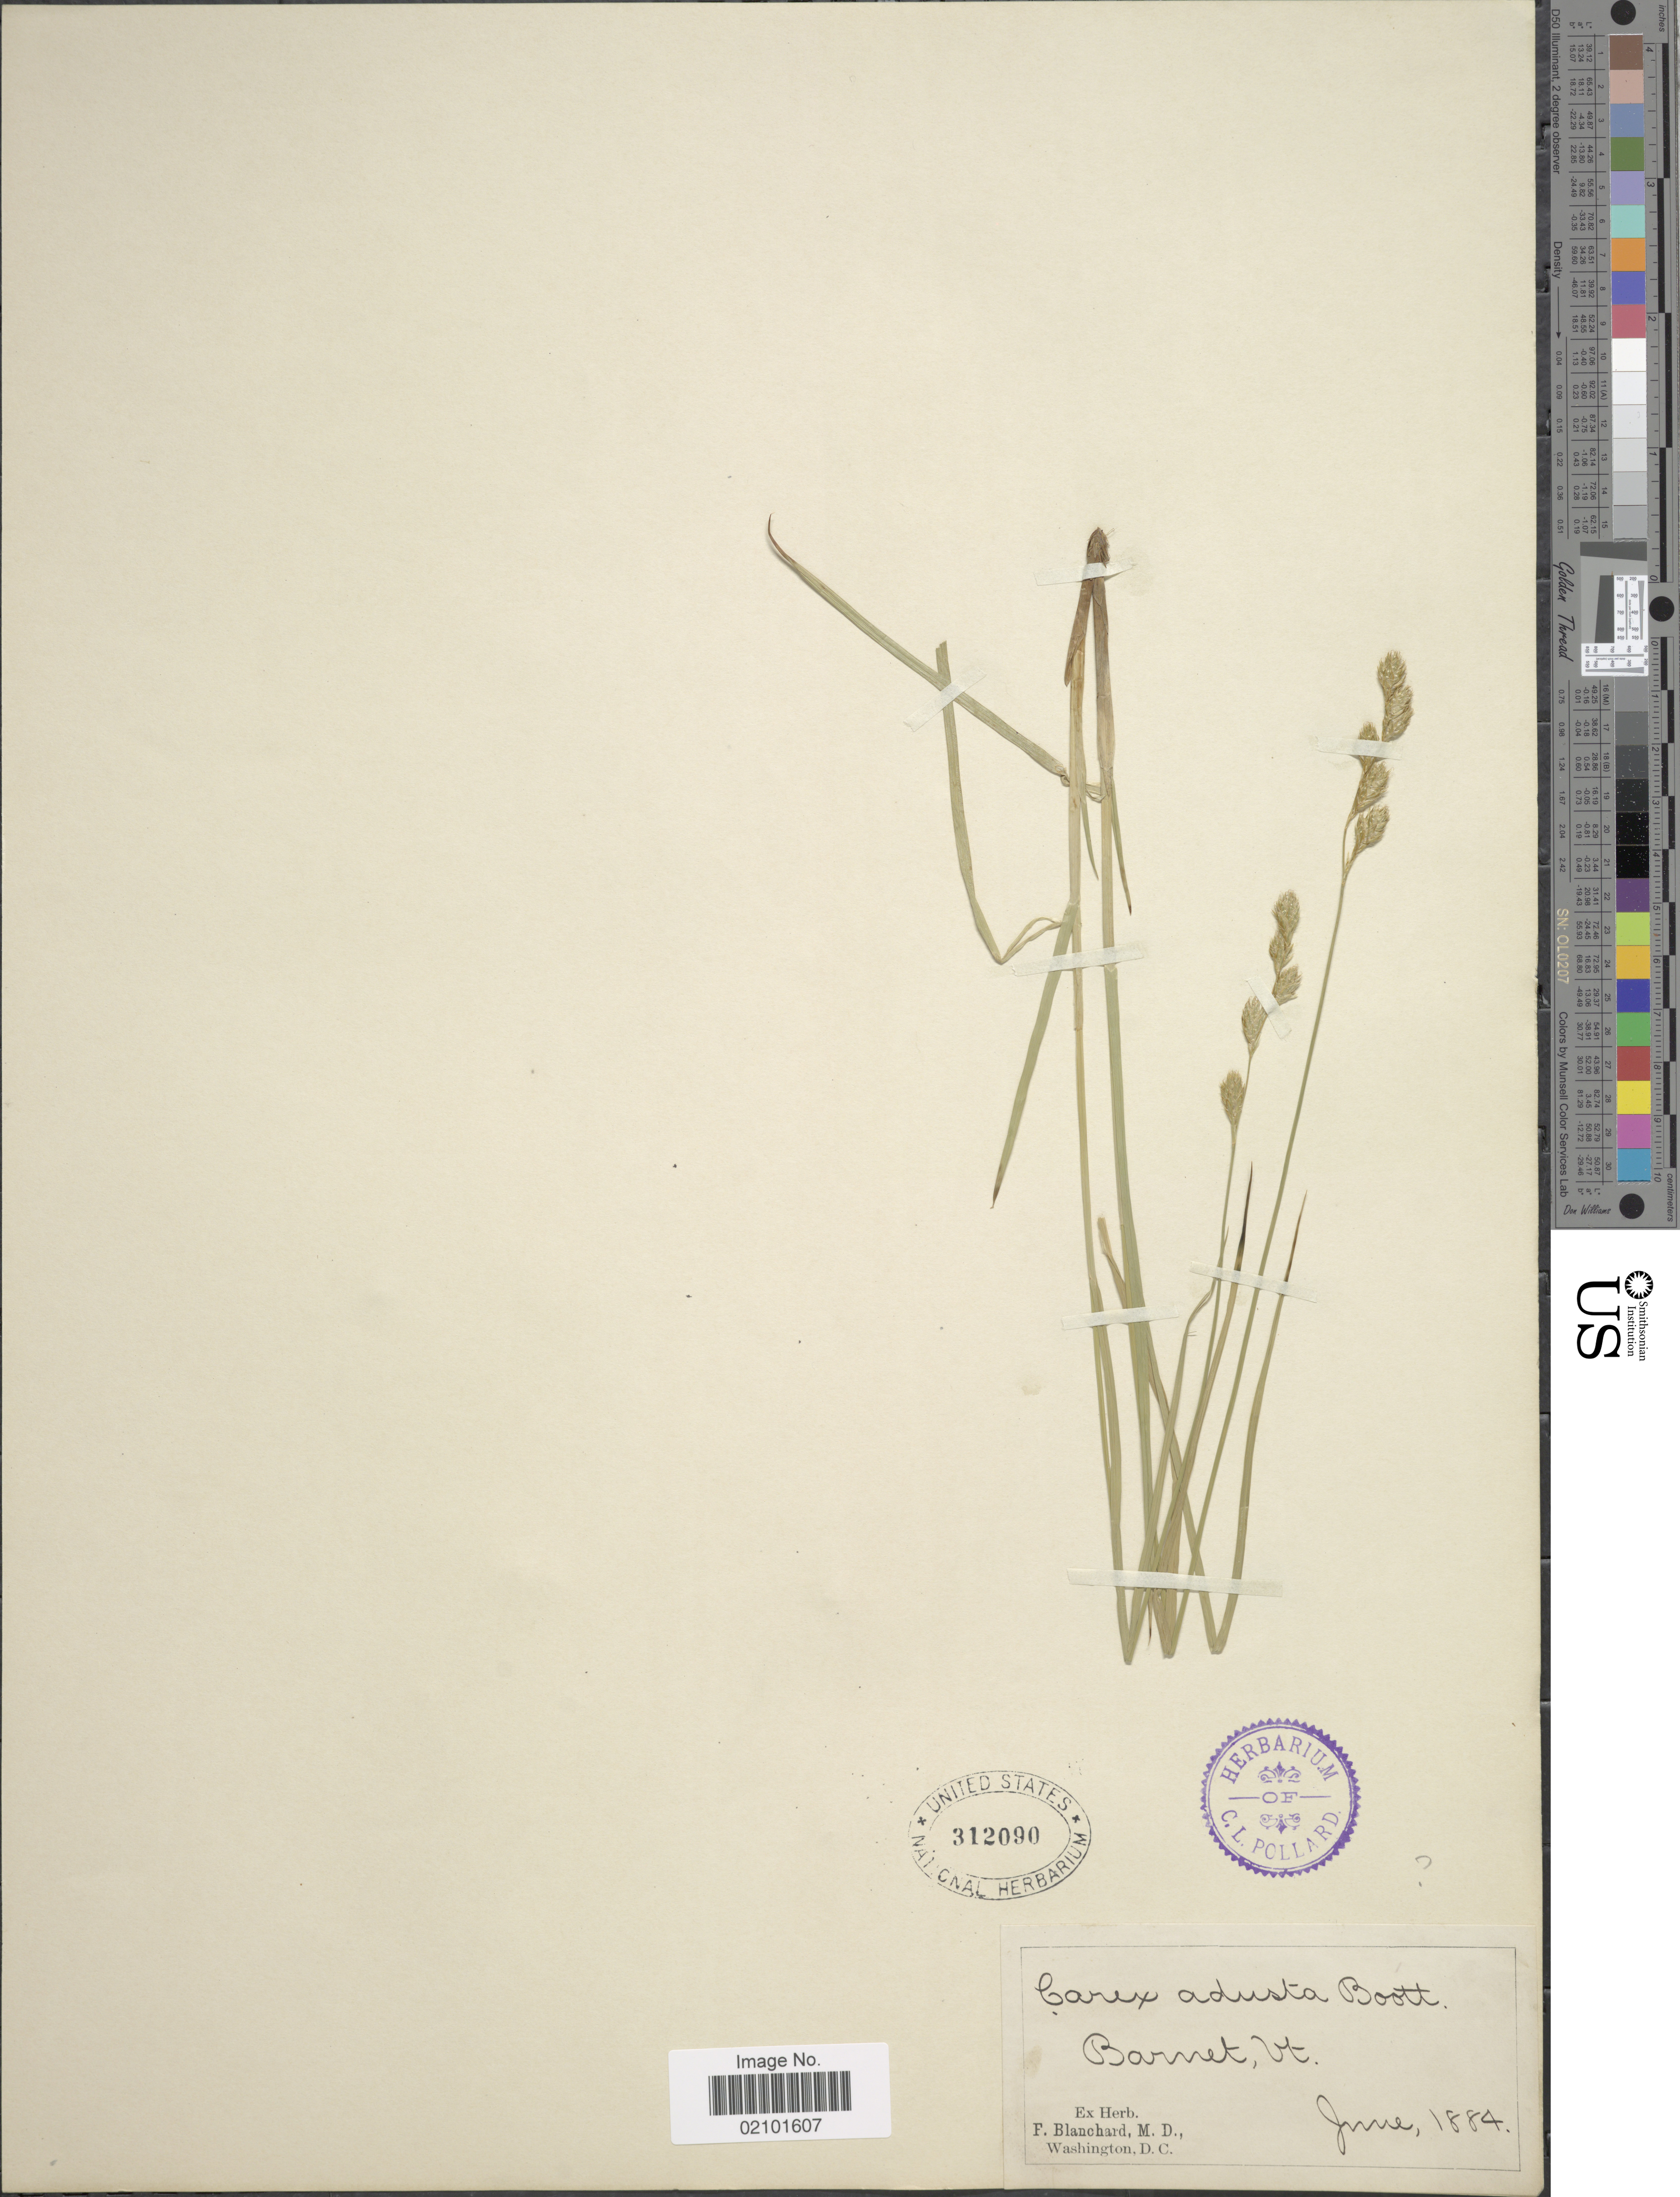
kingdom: Plantae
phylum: Tracheophyta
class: Liliopsida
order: Poales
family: Cyperaceae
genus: Carex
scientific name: Carex adusta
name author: Boott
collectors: ex herb. F. Blanchard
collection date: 1884-06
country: United States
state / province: Vermont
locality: Barnet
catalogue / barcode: US 312090